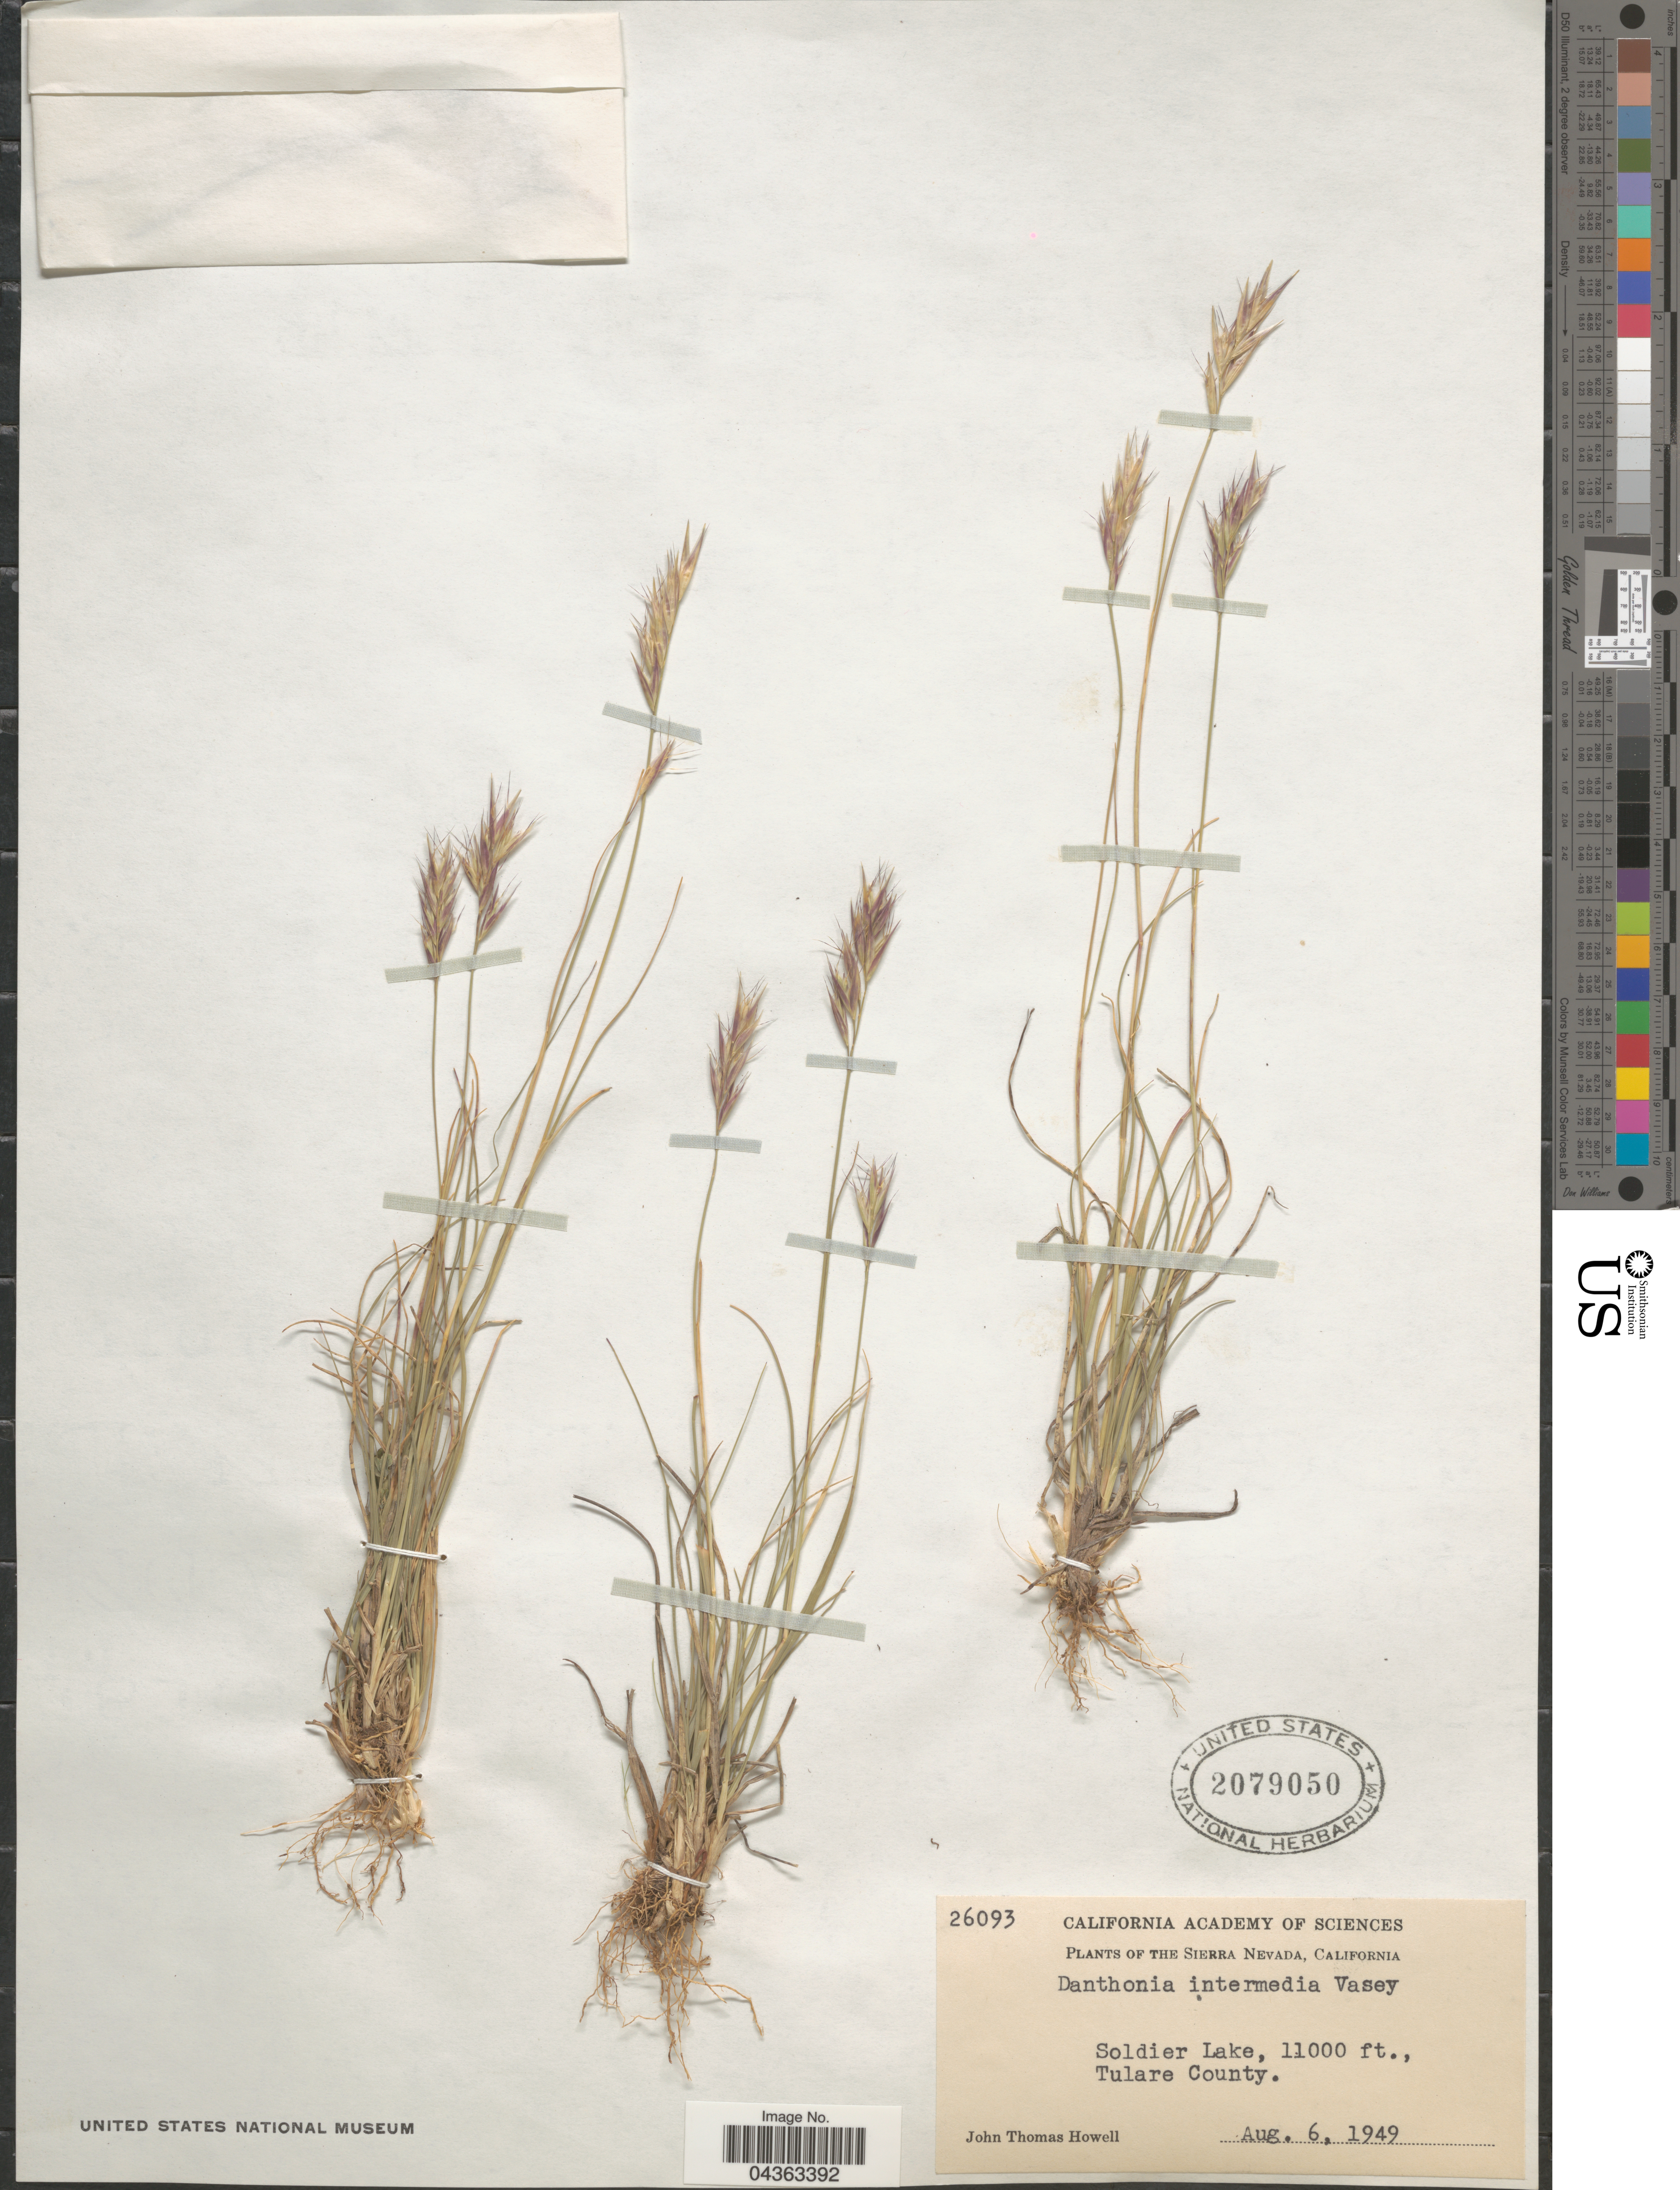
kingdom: Plantae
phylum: Tracheophyta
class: Liliopsida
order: Poales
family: Poaceae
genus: Danthonia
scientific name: Danthonia intermedia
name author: Vasey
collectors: J. T. Howell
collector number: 26093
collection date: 1949-08-06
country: United States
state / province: California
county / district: Tulare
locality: The Sierra Nevada. Soldier Lake. Tulare County.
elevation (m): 3353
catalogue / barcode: US 2079050